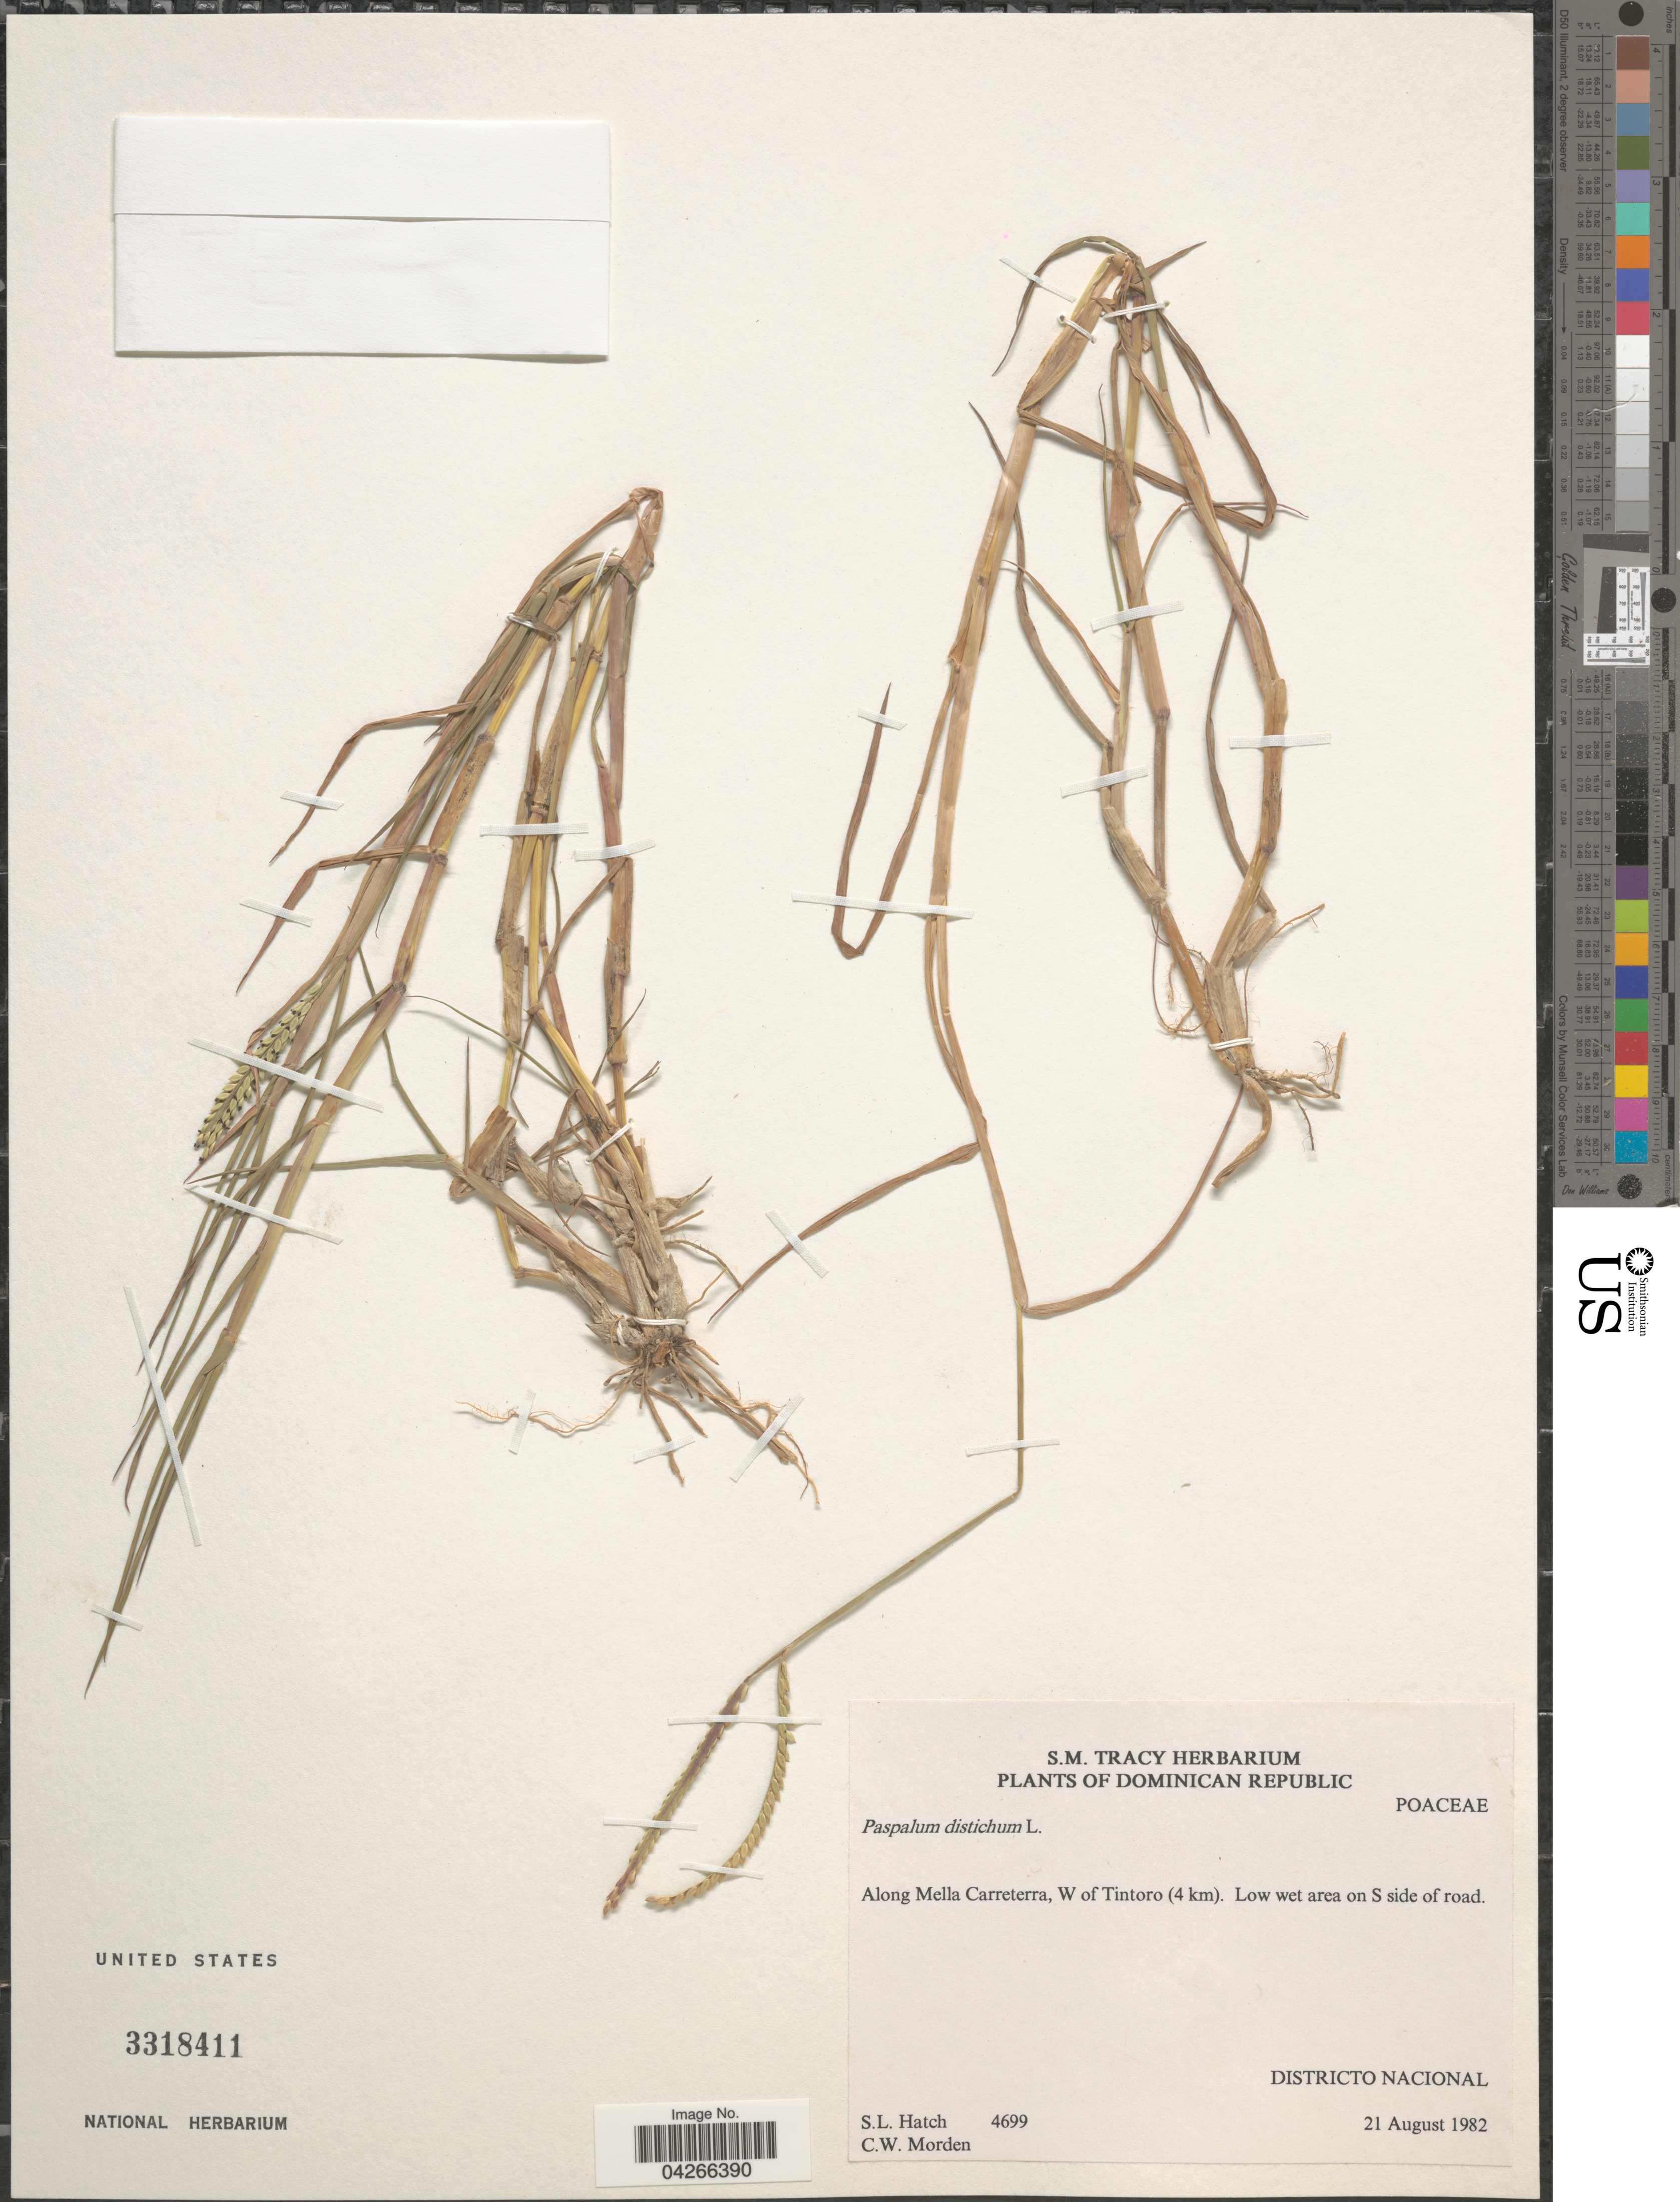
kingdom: Plantae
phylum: Tracheophyta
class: Liliopsida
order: Poales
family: Poaceae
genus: Paspalum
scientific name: Paspalum distichum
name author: L.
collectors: S. Hatch & C. Morden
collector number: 4699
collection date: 1982-08-21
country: Dominican Republic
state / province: Distrito Nacional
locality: Along Mella Carreterra, W of Tintoro (4 km). Low wet area on S side of road. Districto Nacional.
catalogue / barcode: US 3318411